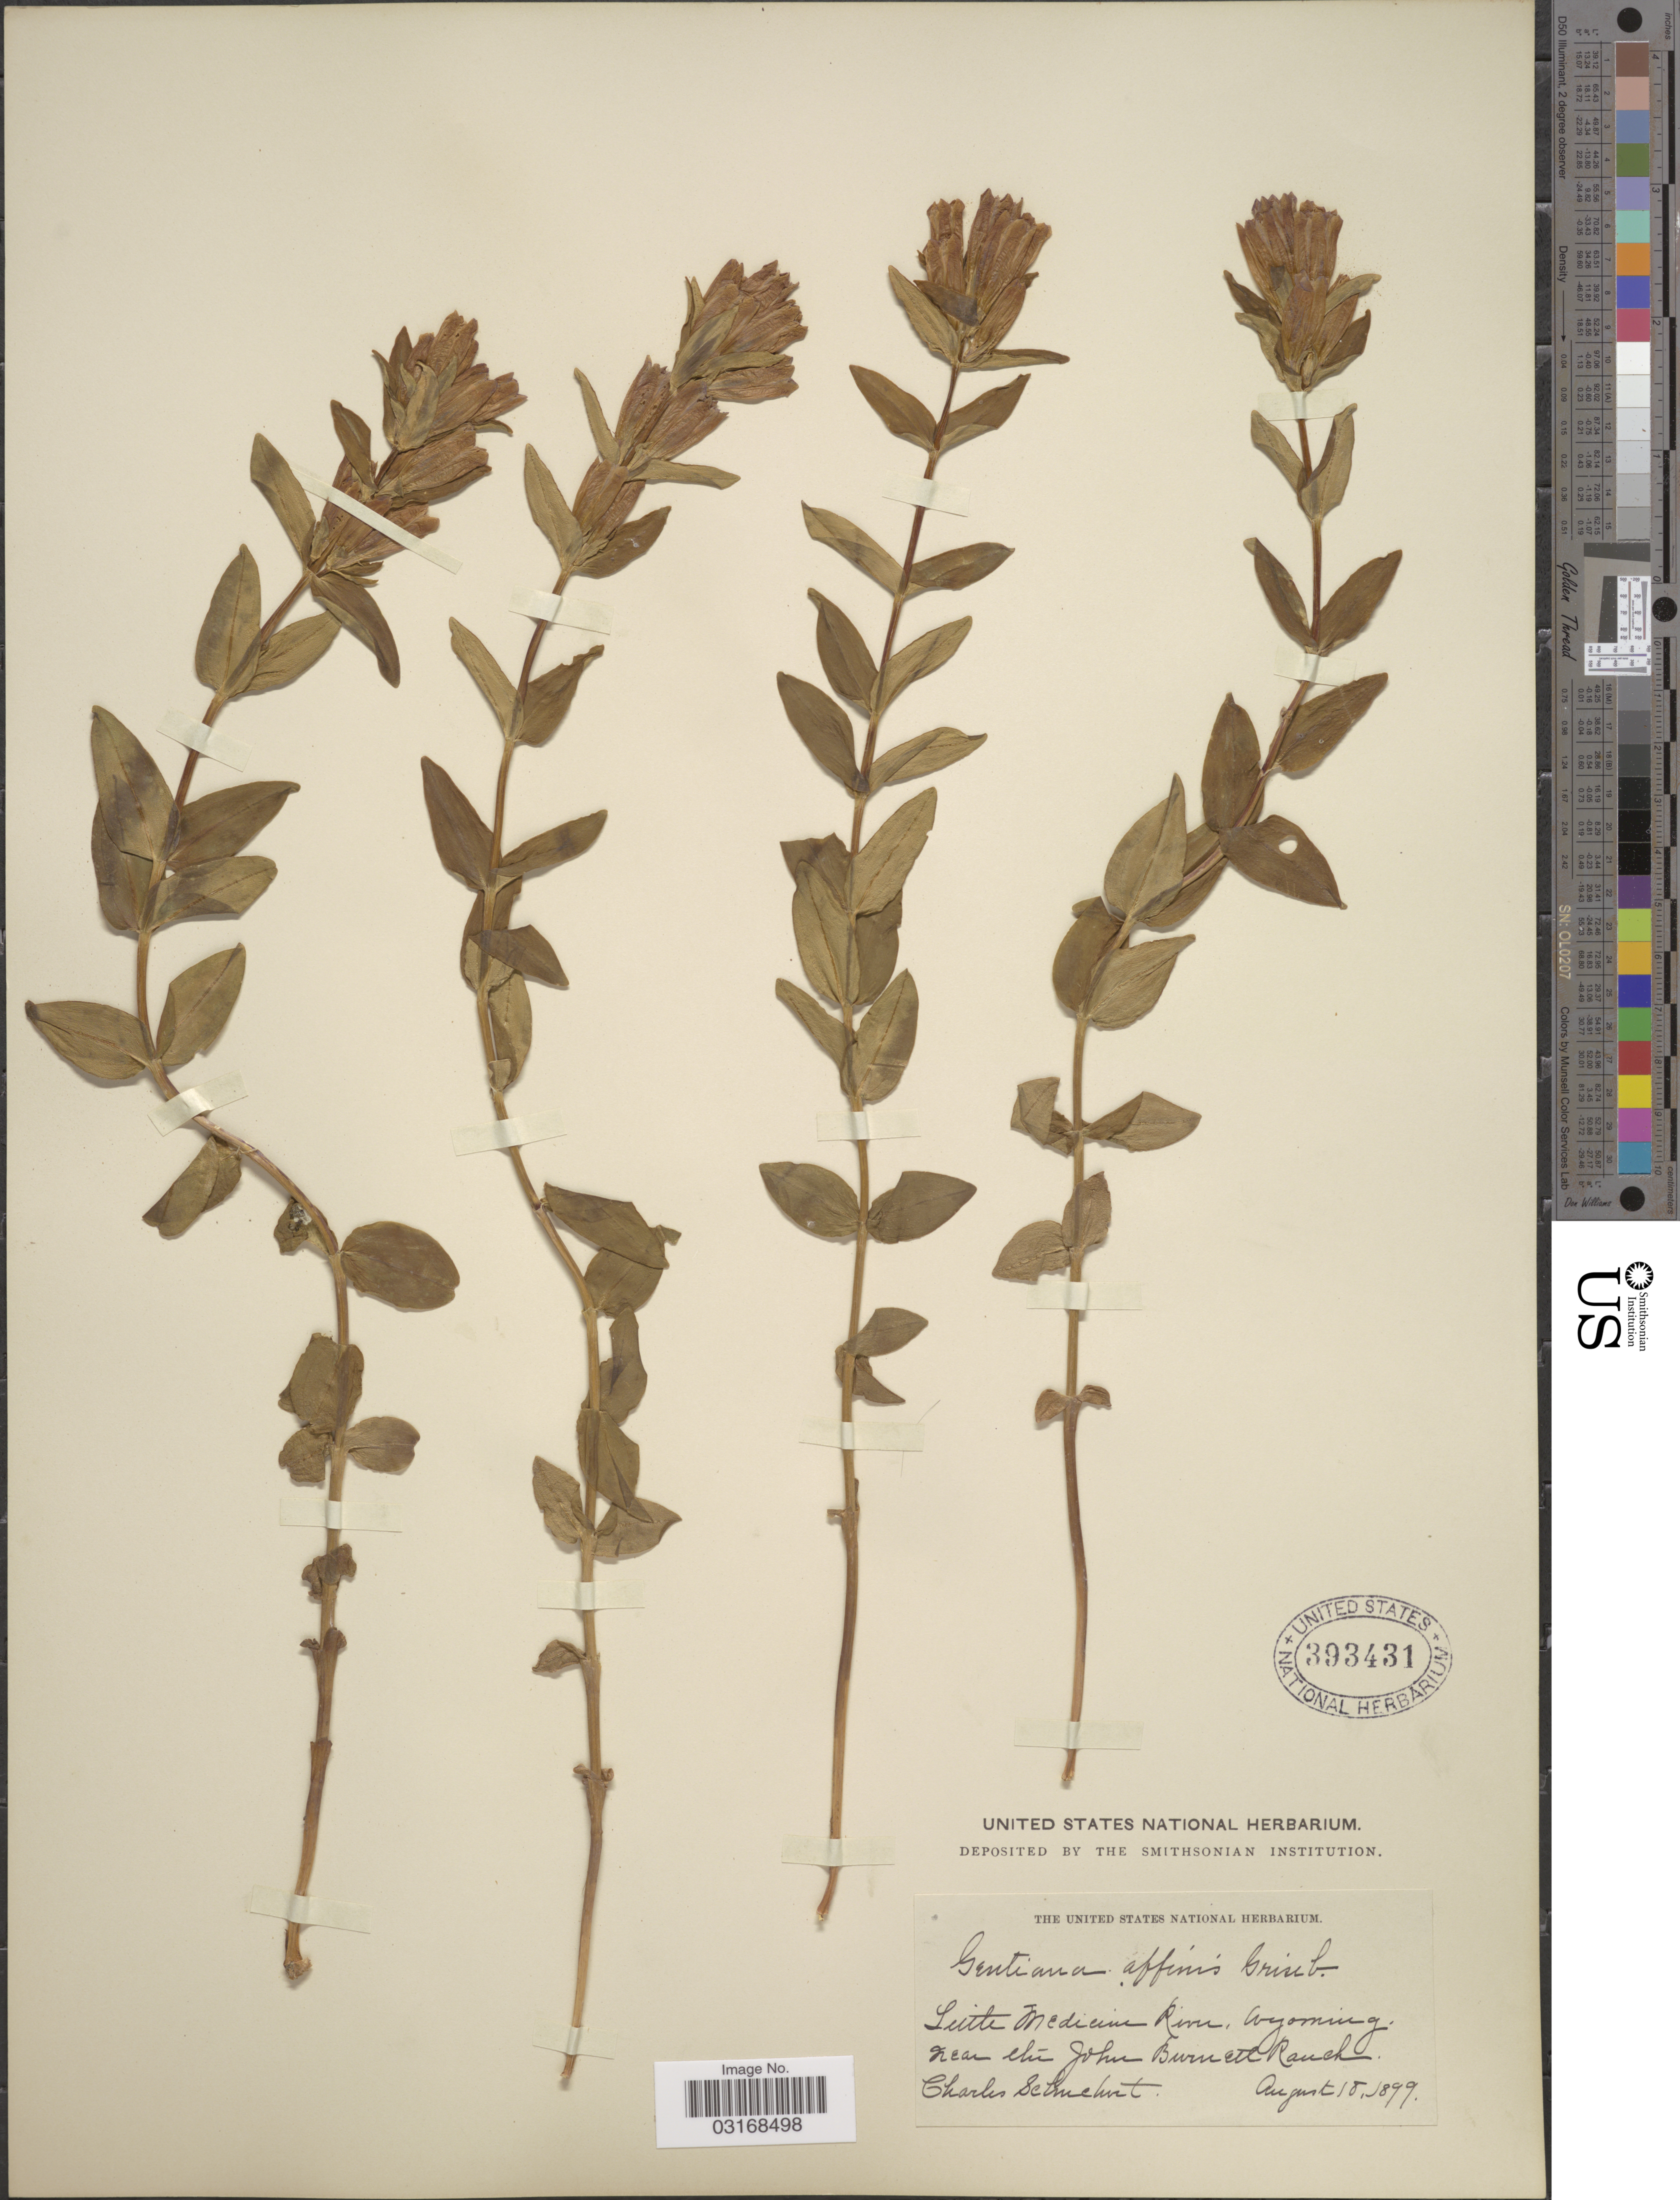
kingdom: Plantae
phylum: Tracheophyta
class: Magnoliopsida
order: Gentianales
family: Gentianaceae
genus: Gentiana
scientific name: Gentiana affinis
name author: Griseb.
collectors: C. Schuchert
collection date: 1899-08-18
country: United States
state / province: Wyoming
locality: Little Medicine River, near the John Burnett Ranch.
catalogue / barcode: US 393431